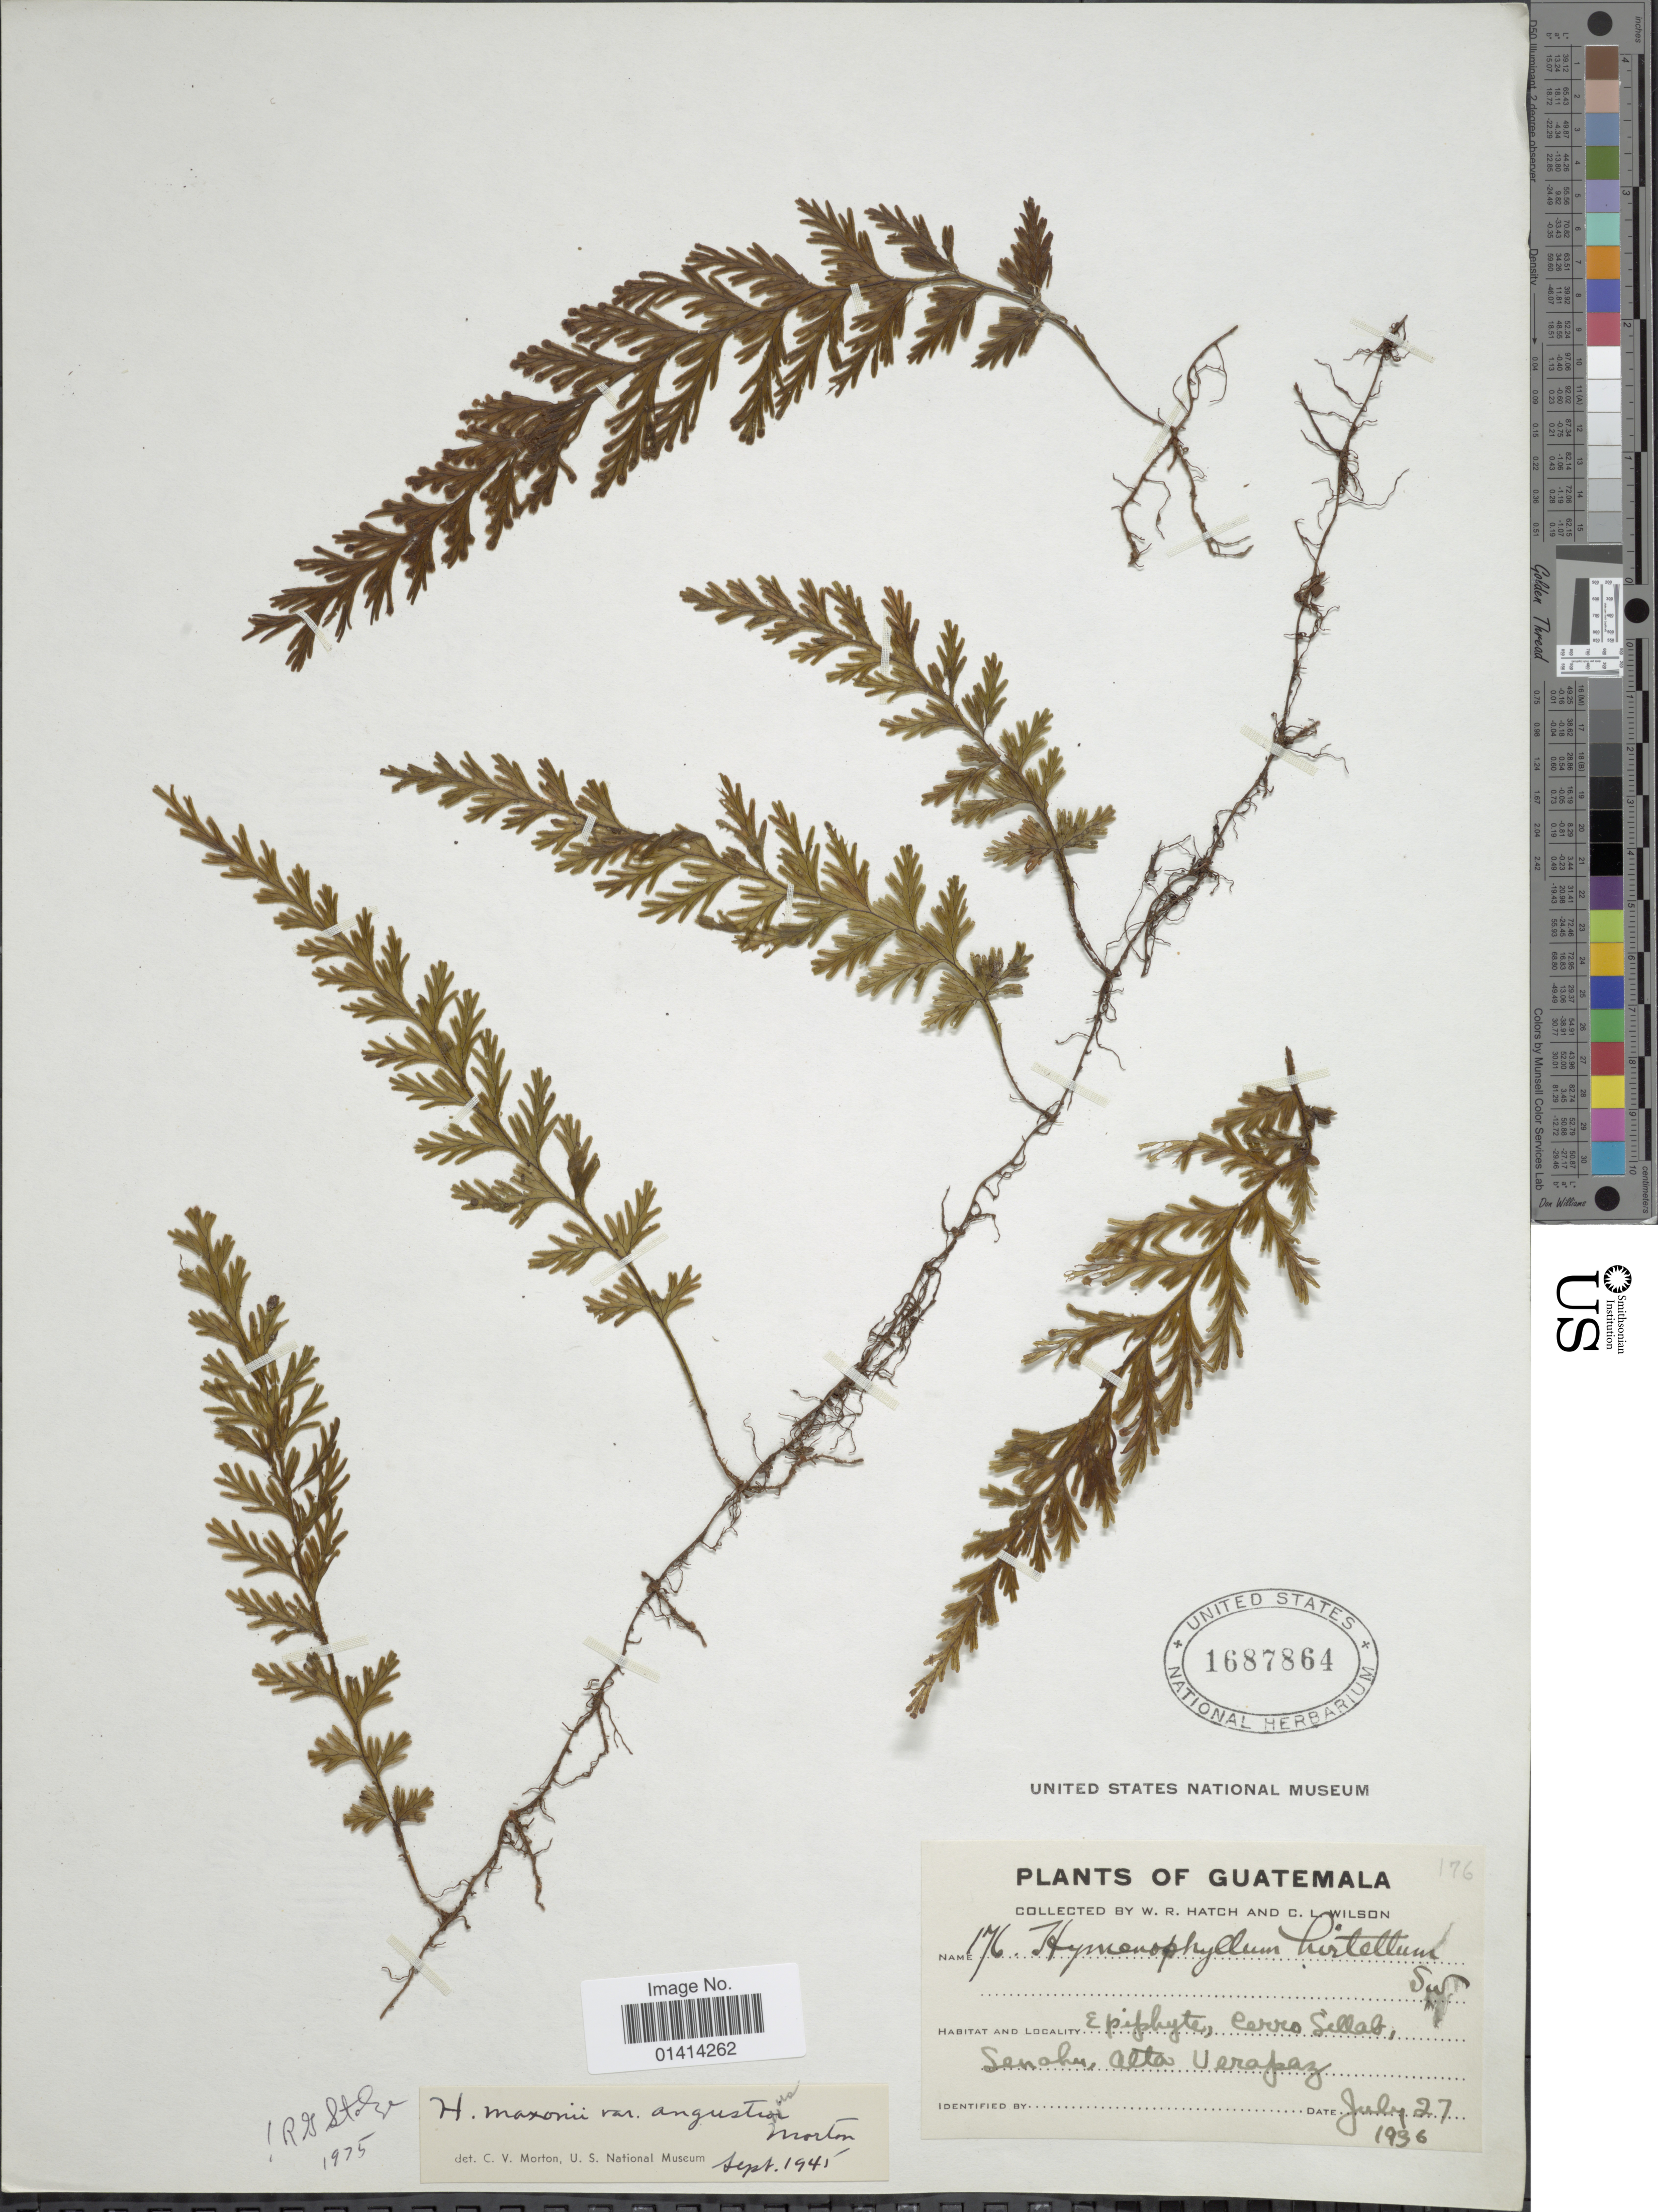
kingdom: Plantae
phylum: Tracheophyta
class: Polypodiopsida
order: Hymenophyllales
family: Hymenophyllaceae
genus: Hymenophyllum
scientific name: Hymenophyllum maxonii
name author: Christ ex C.V. Morton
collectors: W. Hatch & C. L. Wilson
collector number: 176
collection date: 1936-07-27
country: Guatemala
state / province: Alta Verapaz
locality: Cerro Sillab, Senahu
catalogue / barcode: US 1687864